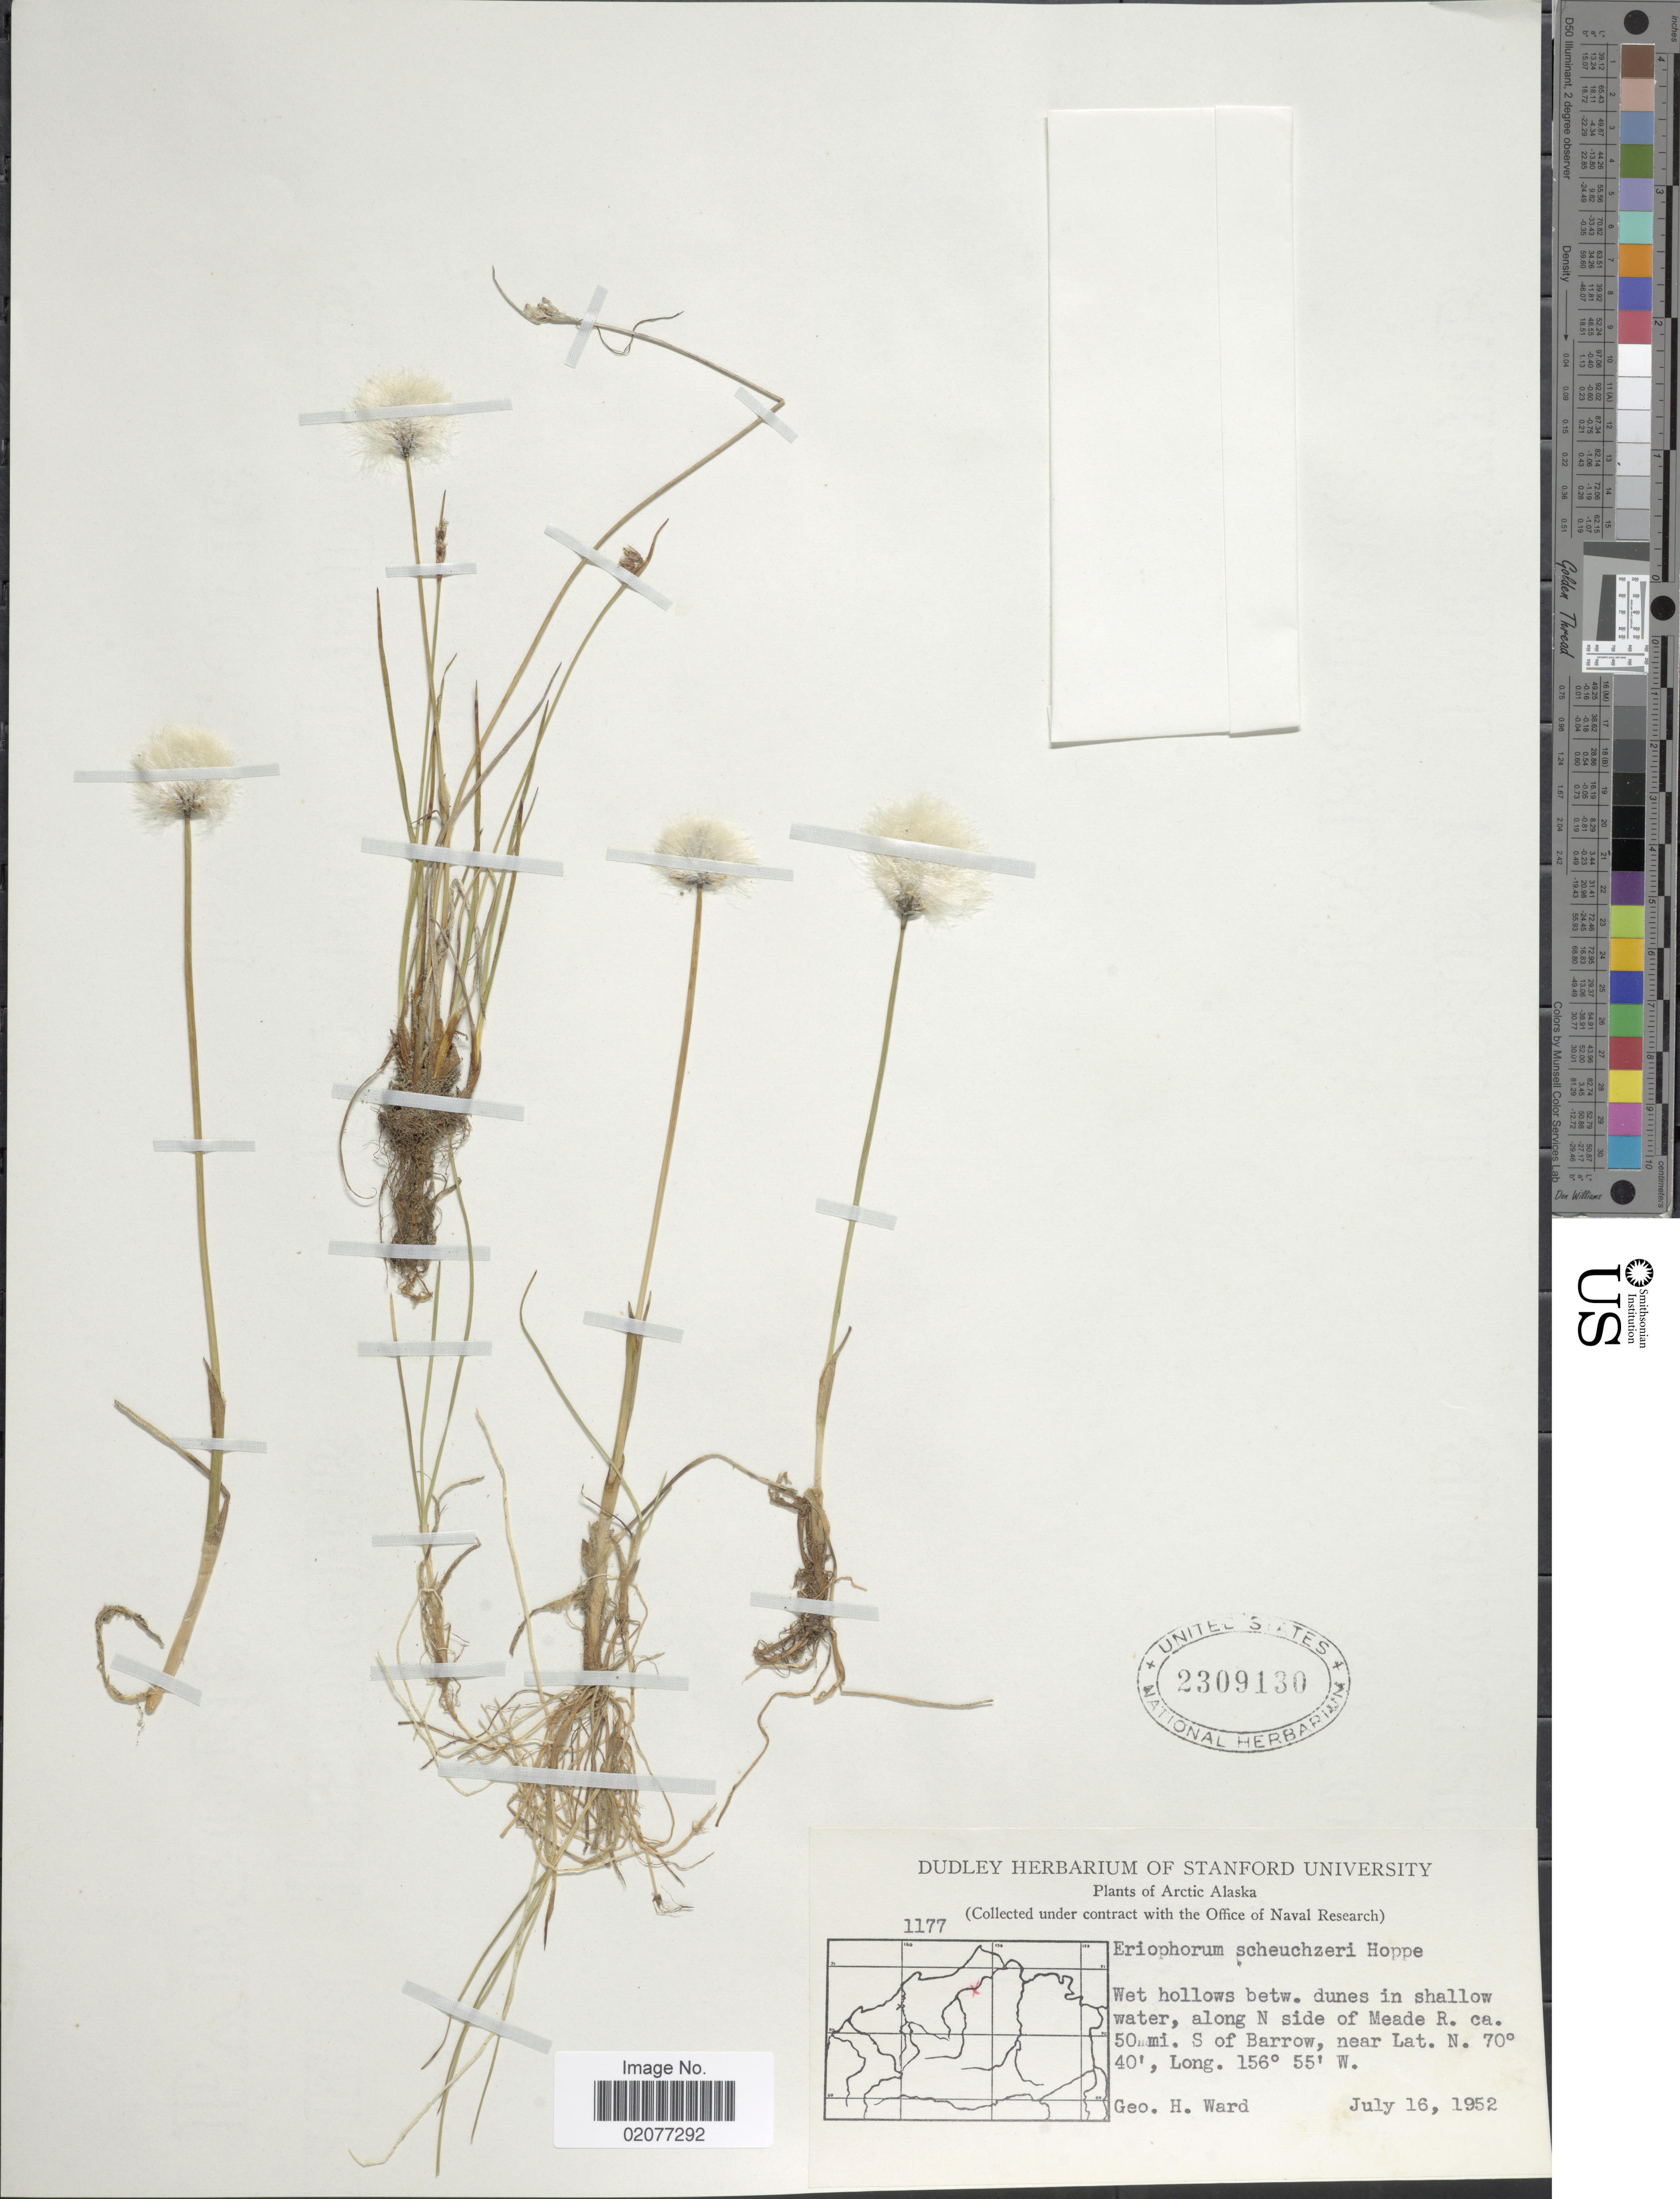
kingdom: Plantae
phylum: Tracheophyta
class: Liliopsida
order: Poales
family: Cyperaceae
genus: Eriophorum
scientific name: Eriophorum scheuchzeri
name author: Hoppe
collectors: G. H. Ward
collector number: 1177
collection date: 1952-07-16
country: United States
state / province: Alaska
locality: Arctic Alaska. Wet hollows betw. dunes in shallow water, along N side of Meade R. ca. 50 mi S. of Barrow.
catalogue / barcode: US 2309130